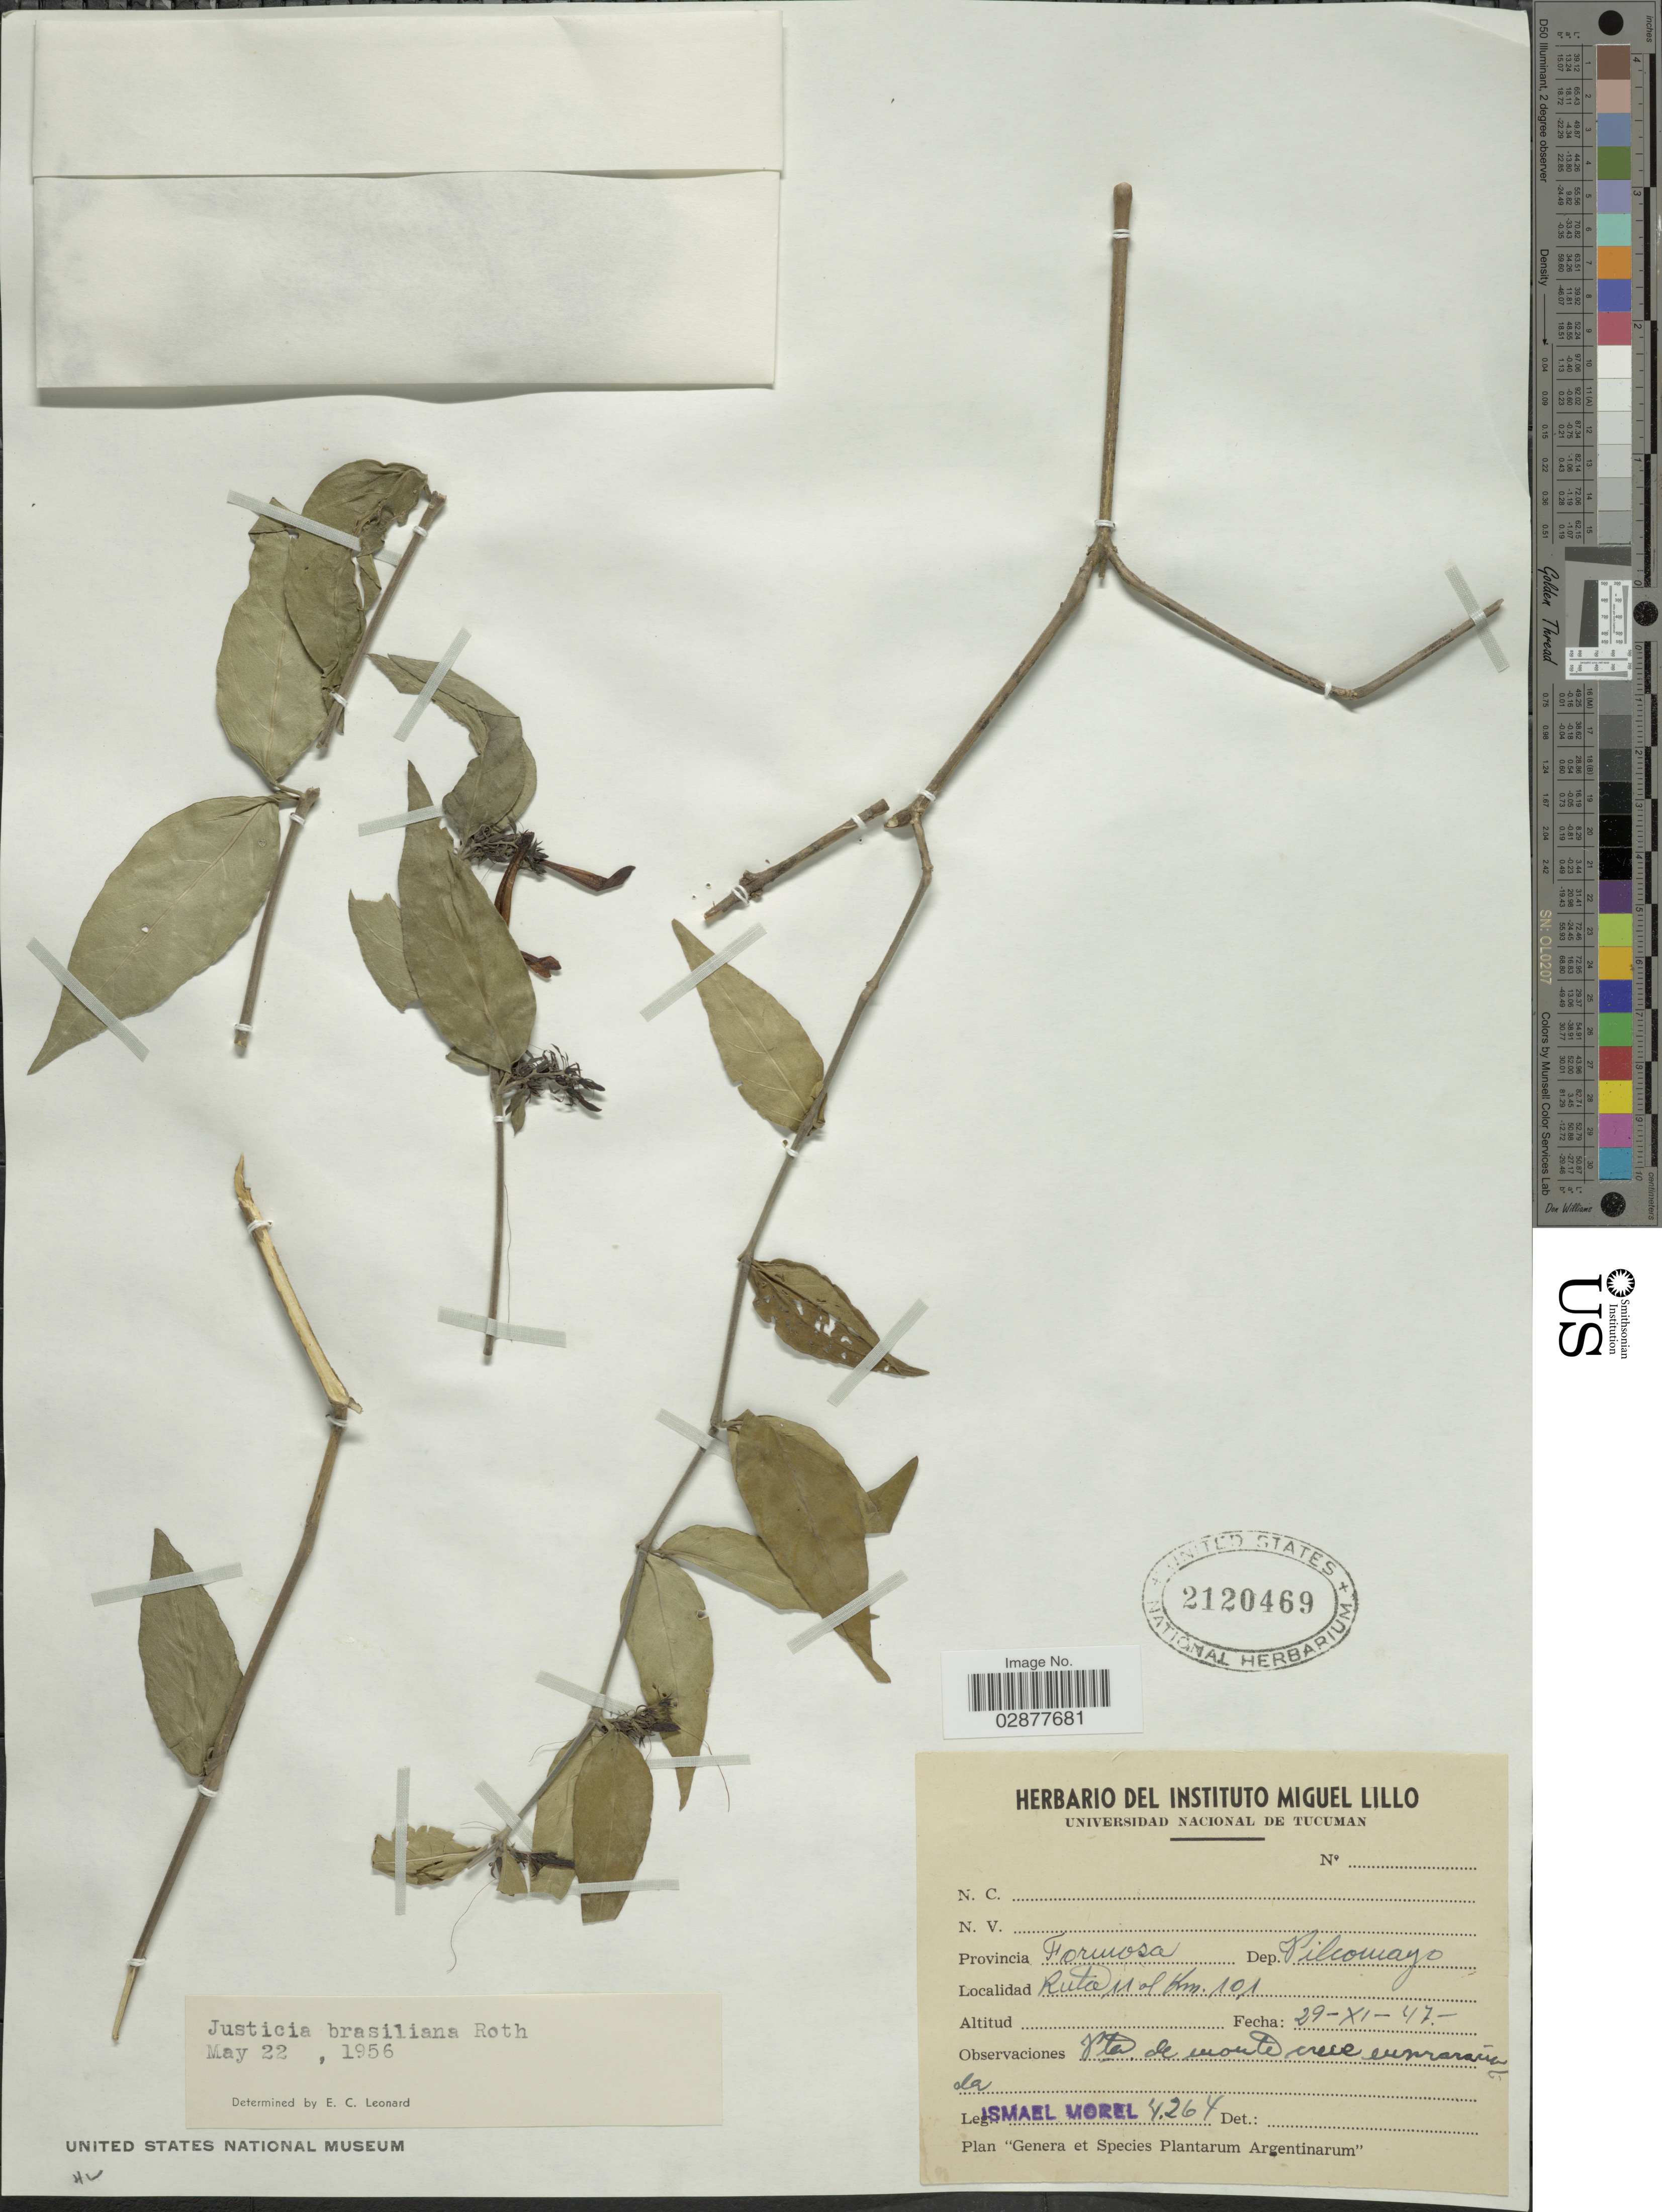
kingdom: Plantae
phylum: Tracheophyta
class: Magnoliopsida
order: Lamiales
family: Acanthaceae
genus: Justicia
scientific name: Justicia brasiliana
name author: Roth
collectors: I. Morel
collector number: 4264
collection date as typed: Transcribed d/m/y: 29/11/47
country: Argentina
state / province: Formosa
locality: Provincia Formosa, Dep. Pilcomayo, Ruta 11 al Km. 101.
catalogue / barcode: US 2120469